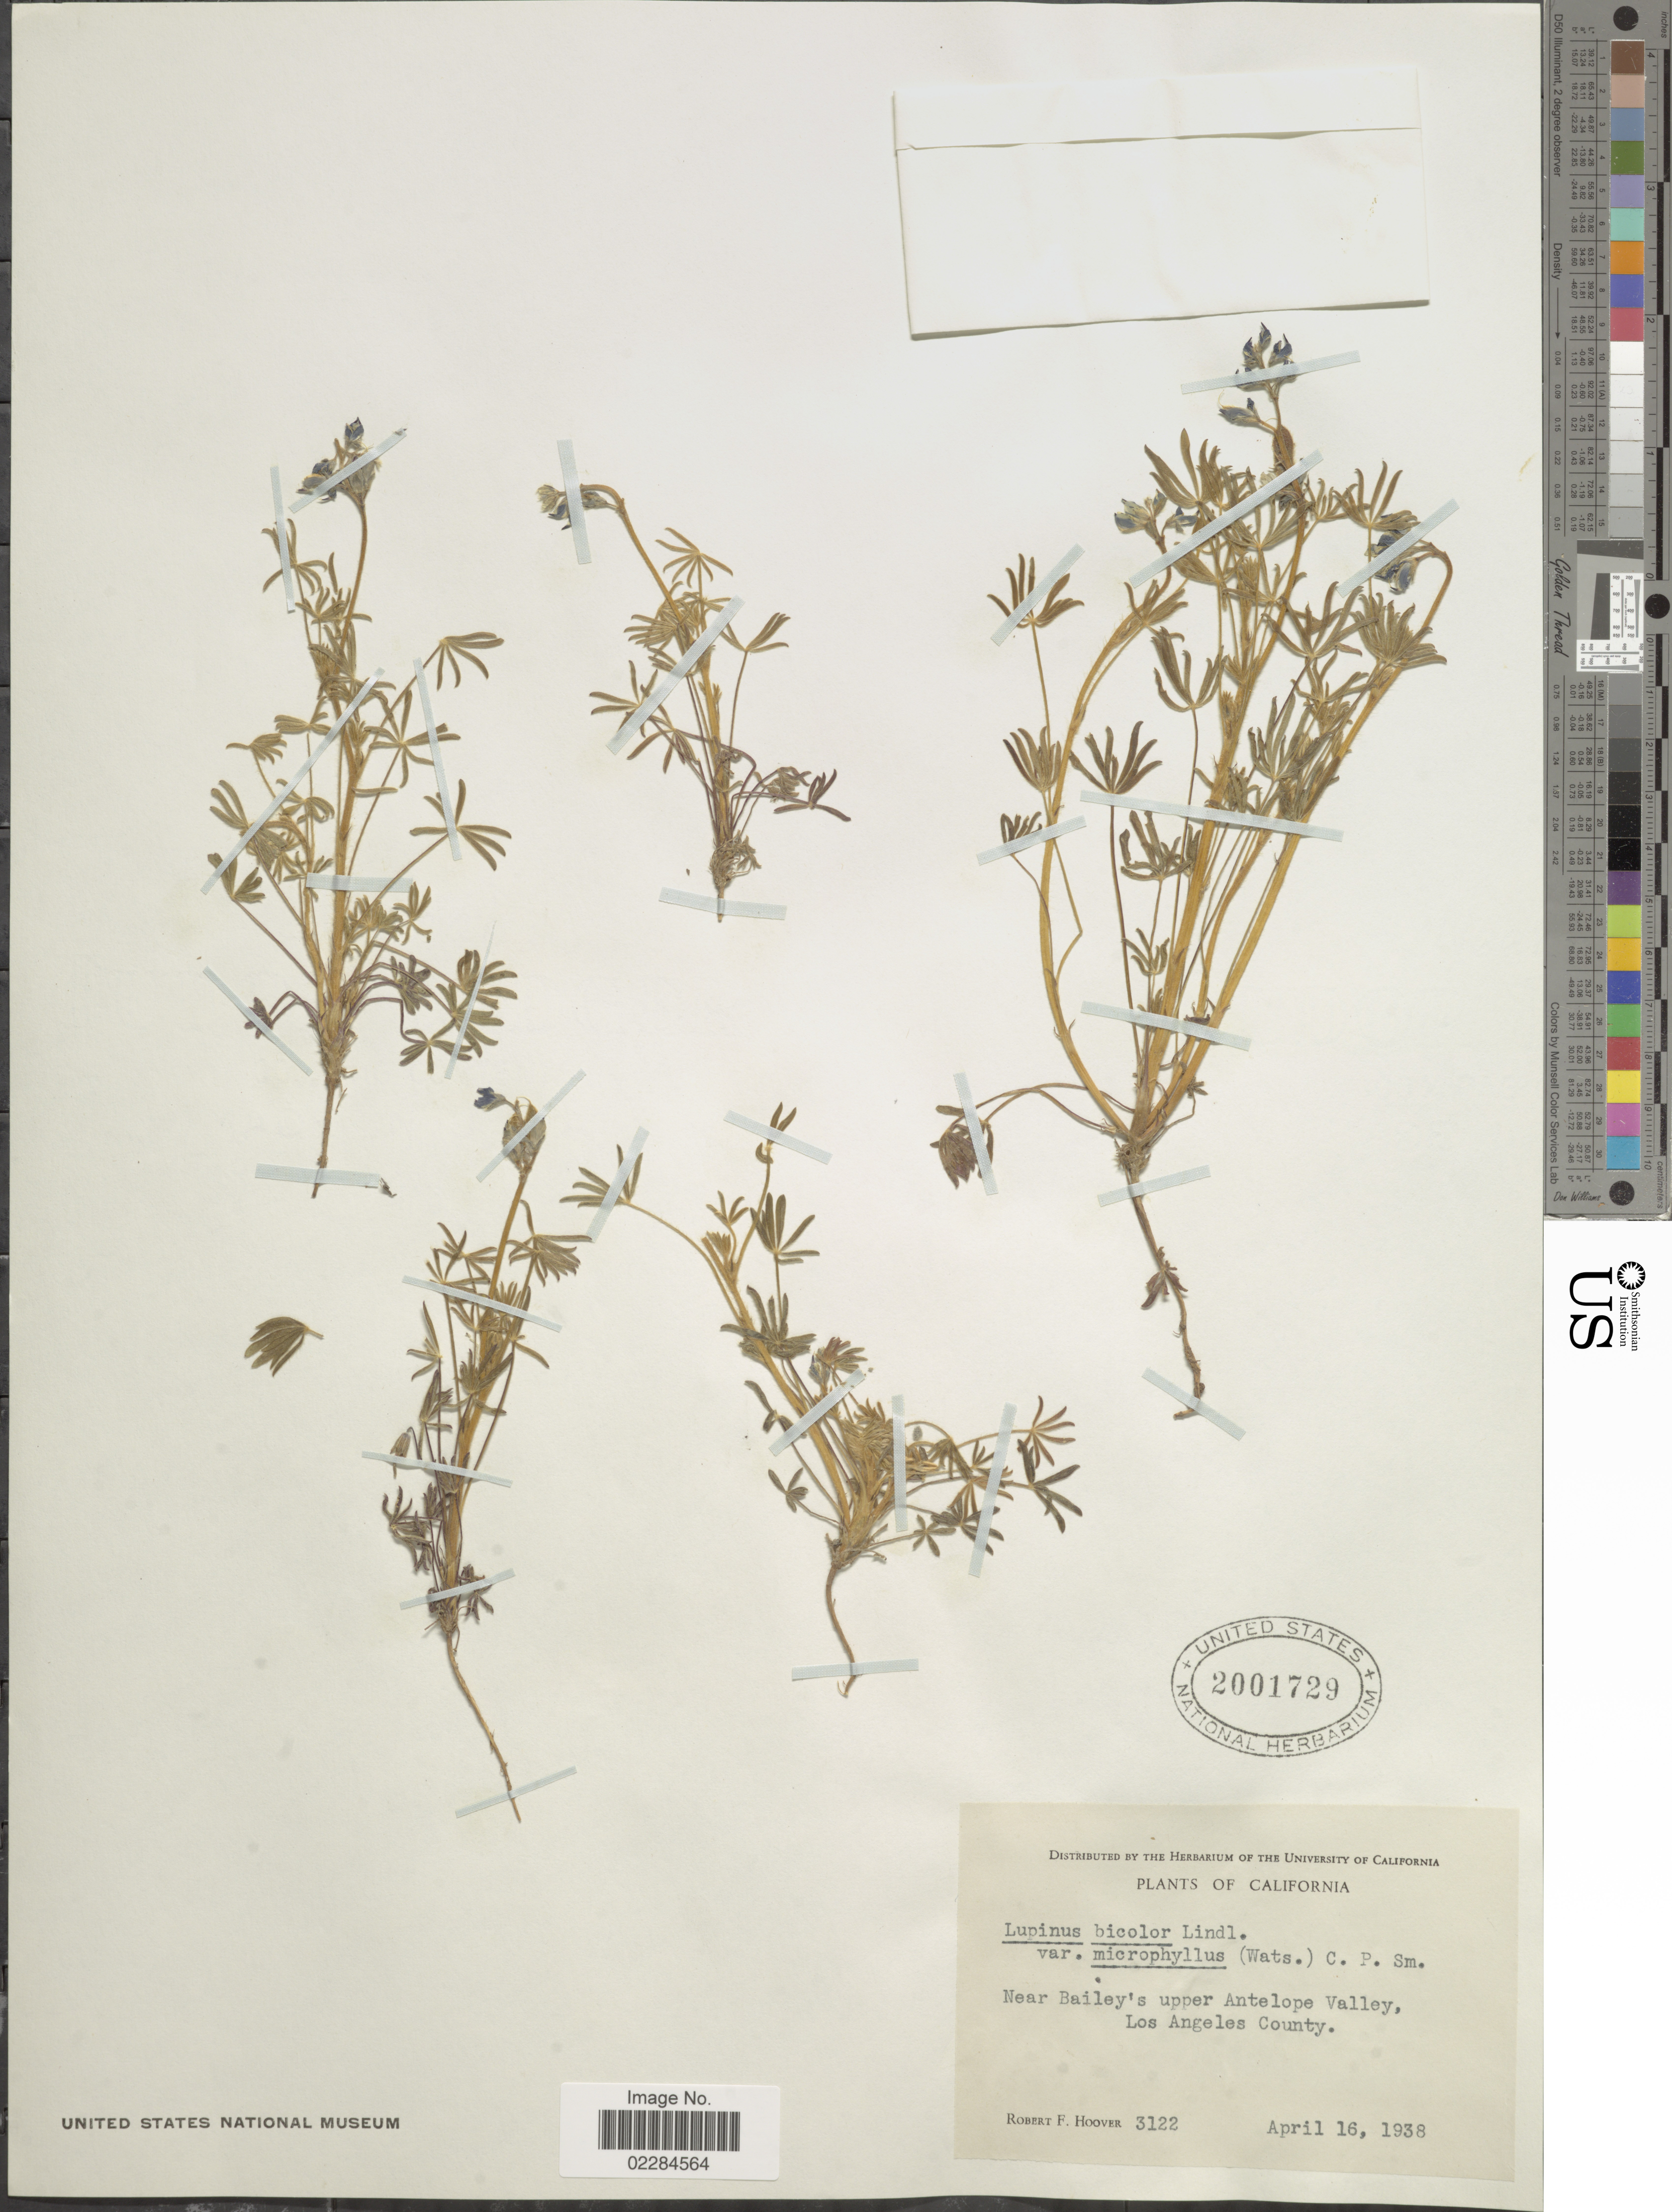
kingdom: Plantae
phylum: Tracheophyta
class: Magnoliopsida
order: Fabales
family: Fabaceae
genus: Lupinus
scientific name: Lupinus bicolor var. microphyllus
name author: Lindl.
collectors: R. F. Hoover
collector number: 3122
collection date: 1938-04-16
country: United States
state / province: California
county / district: Los Angeles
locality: Near Bailey's upper Antelope Valley, Los Angeles County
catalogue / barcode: US 2001729